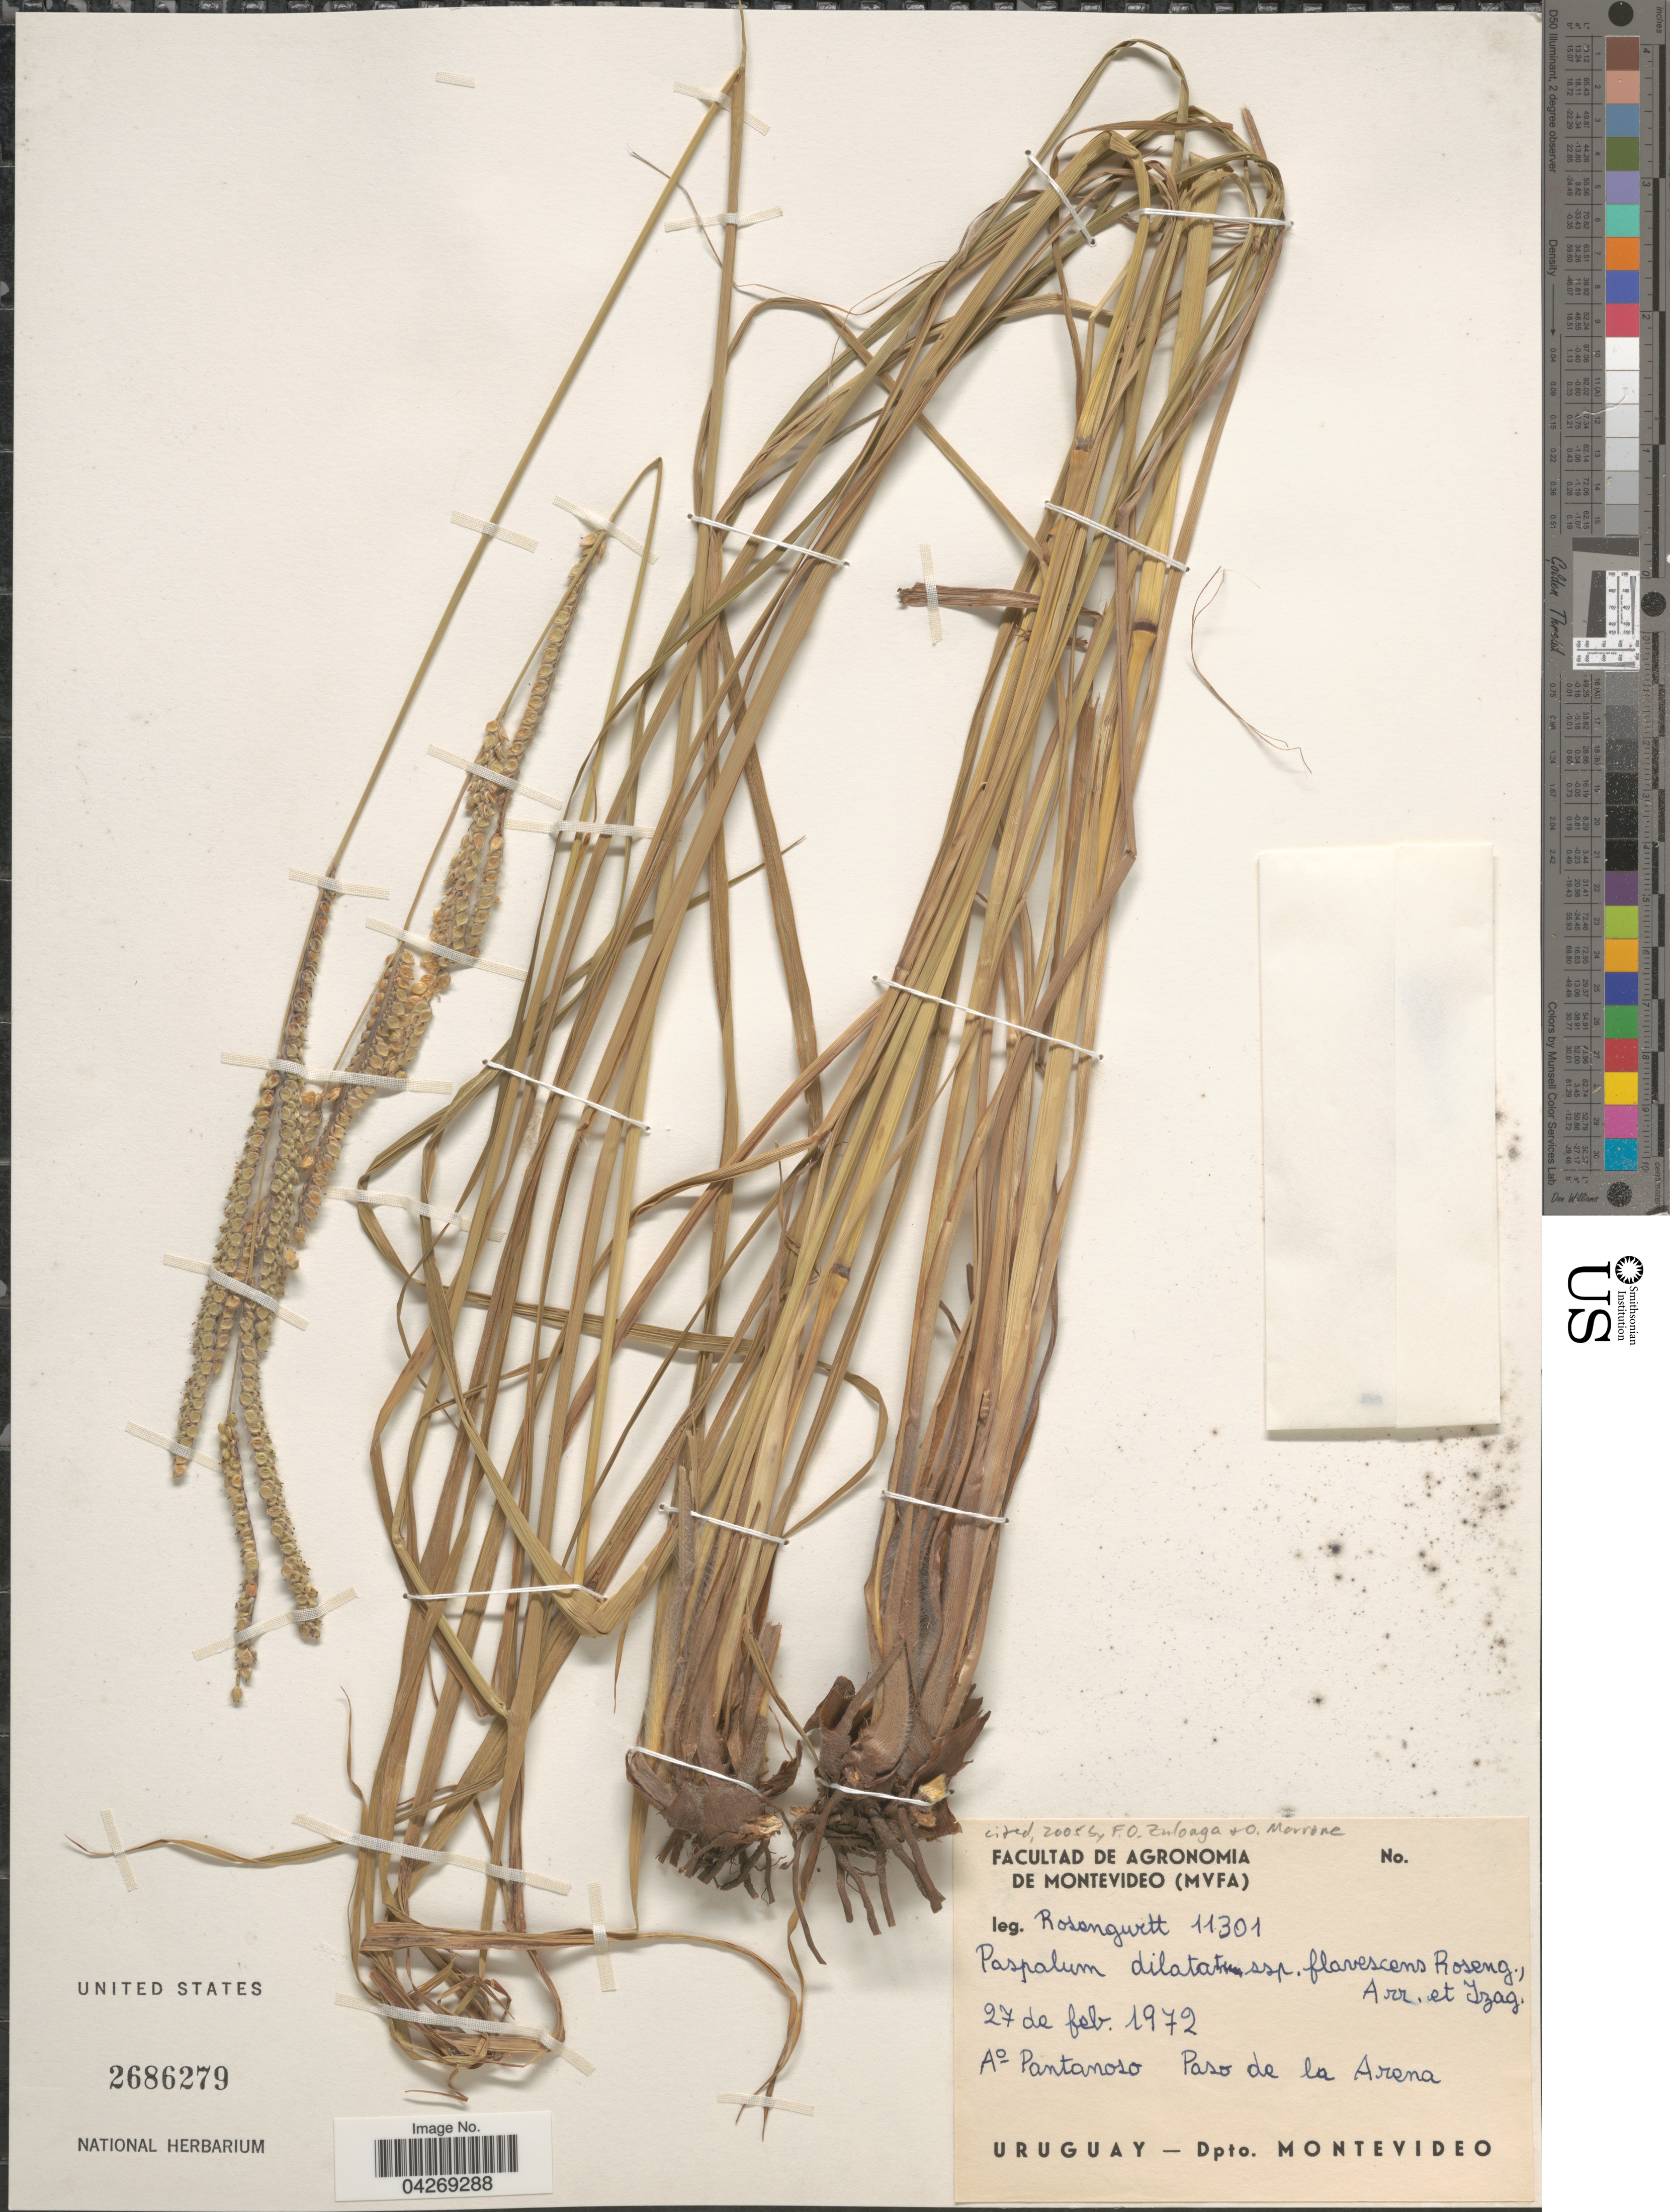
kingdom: Plantae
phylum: Tracheophyta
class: Liliopsida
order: Poales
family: Poaceae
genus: Paspalum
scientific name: Paspalum dilatatum subsp. flavescens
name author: Roseng. & et al.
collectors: Rosengurtt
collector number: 11301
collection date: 1972-02-27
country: Uruguay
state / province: Montevideo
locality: A° Pantanoso. Paso de la Arena. Dpto. Montevideo.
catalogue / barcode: US 2686279